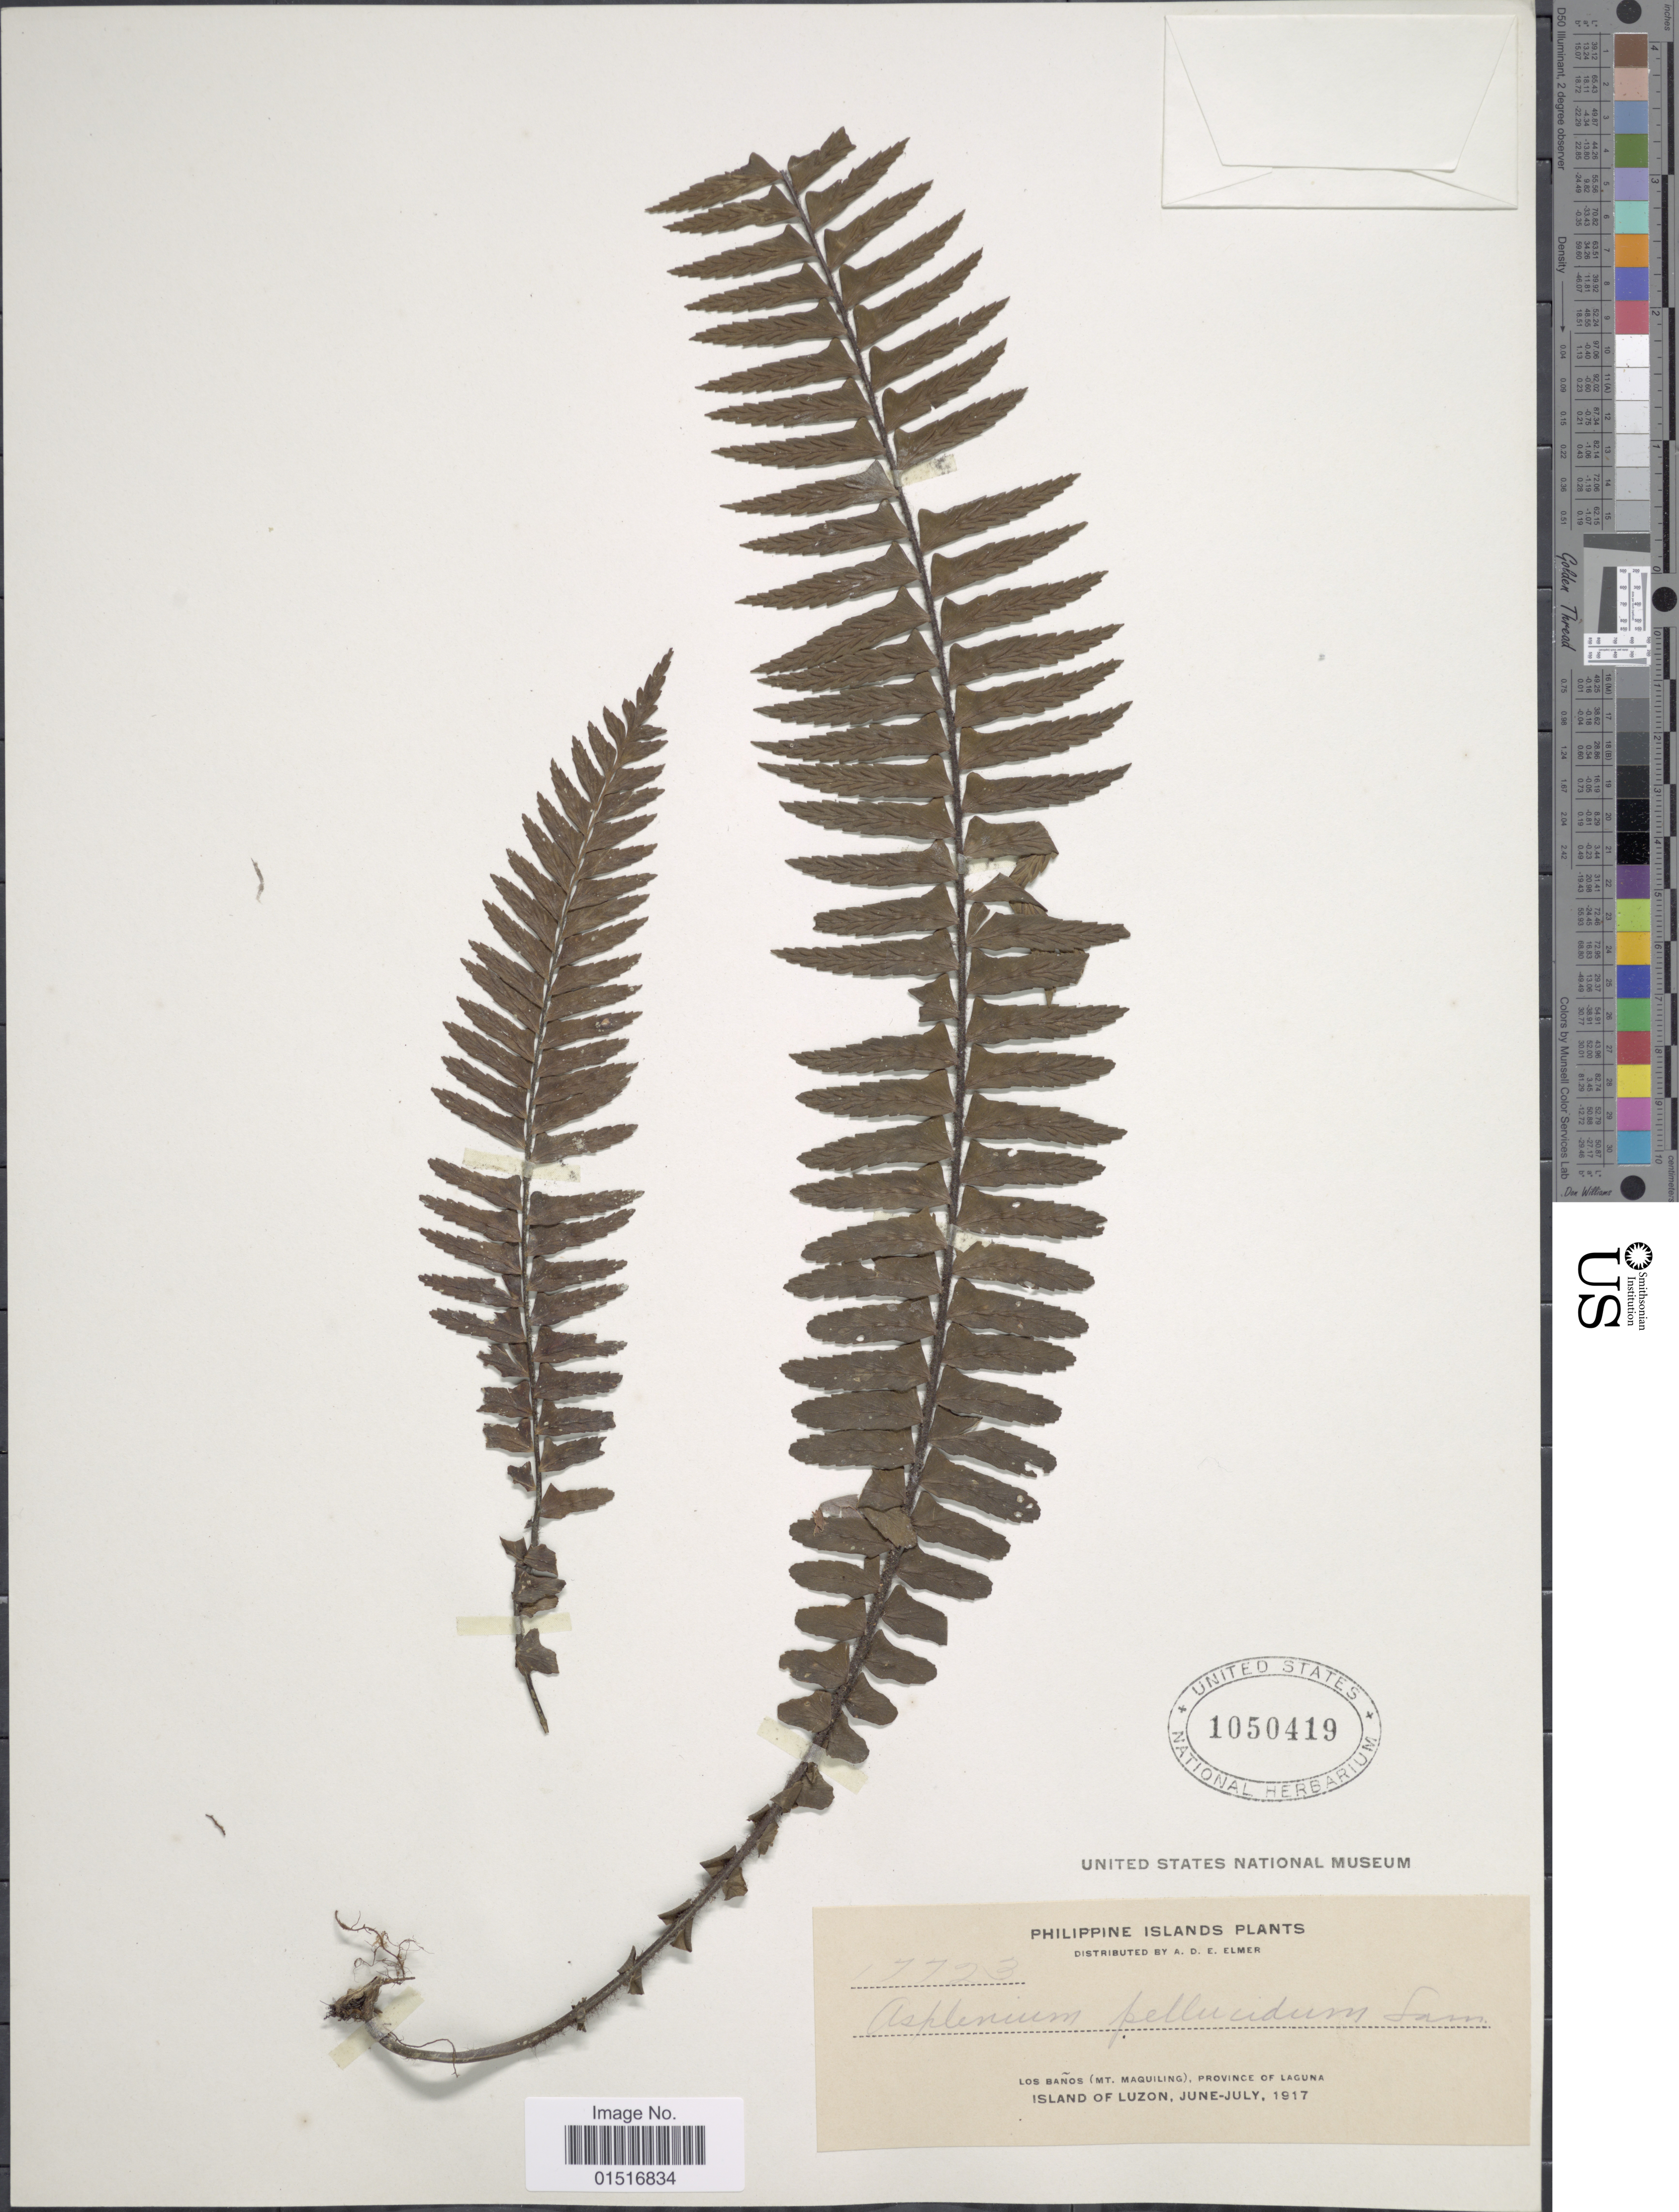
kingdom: Plantae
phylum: Tracheophyta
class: Polypodiopsida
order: Polypodiales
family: Aspleniaceae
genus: Asplenium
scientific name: Asplenium pellucidum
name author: Lam.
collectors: A. D. E. Elmer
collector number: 17723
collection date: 1917-06/1917-07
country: Philippines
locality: Los Baños (Mt. Maquiling), Province of Laguna. Island of Luzon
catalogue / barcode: US 1050419